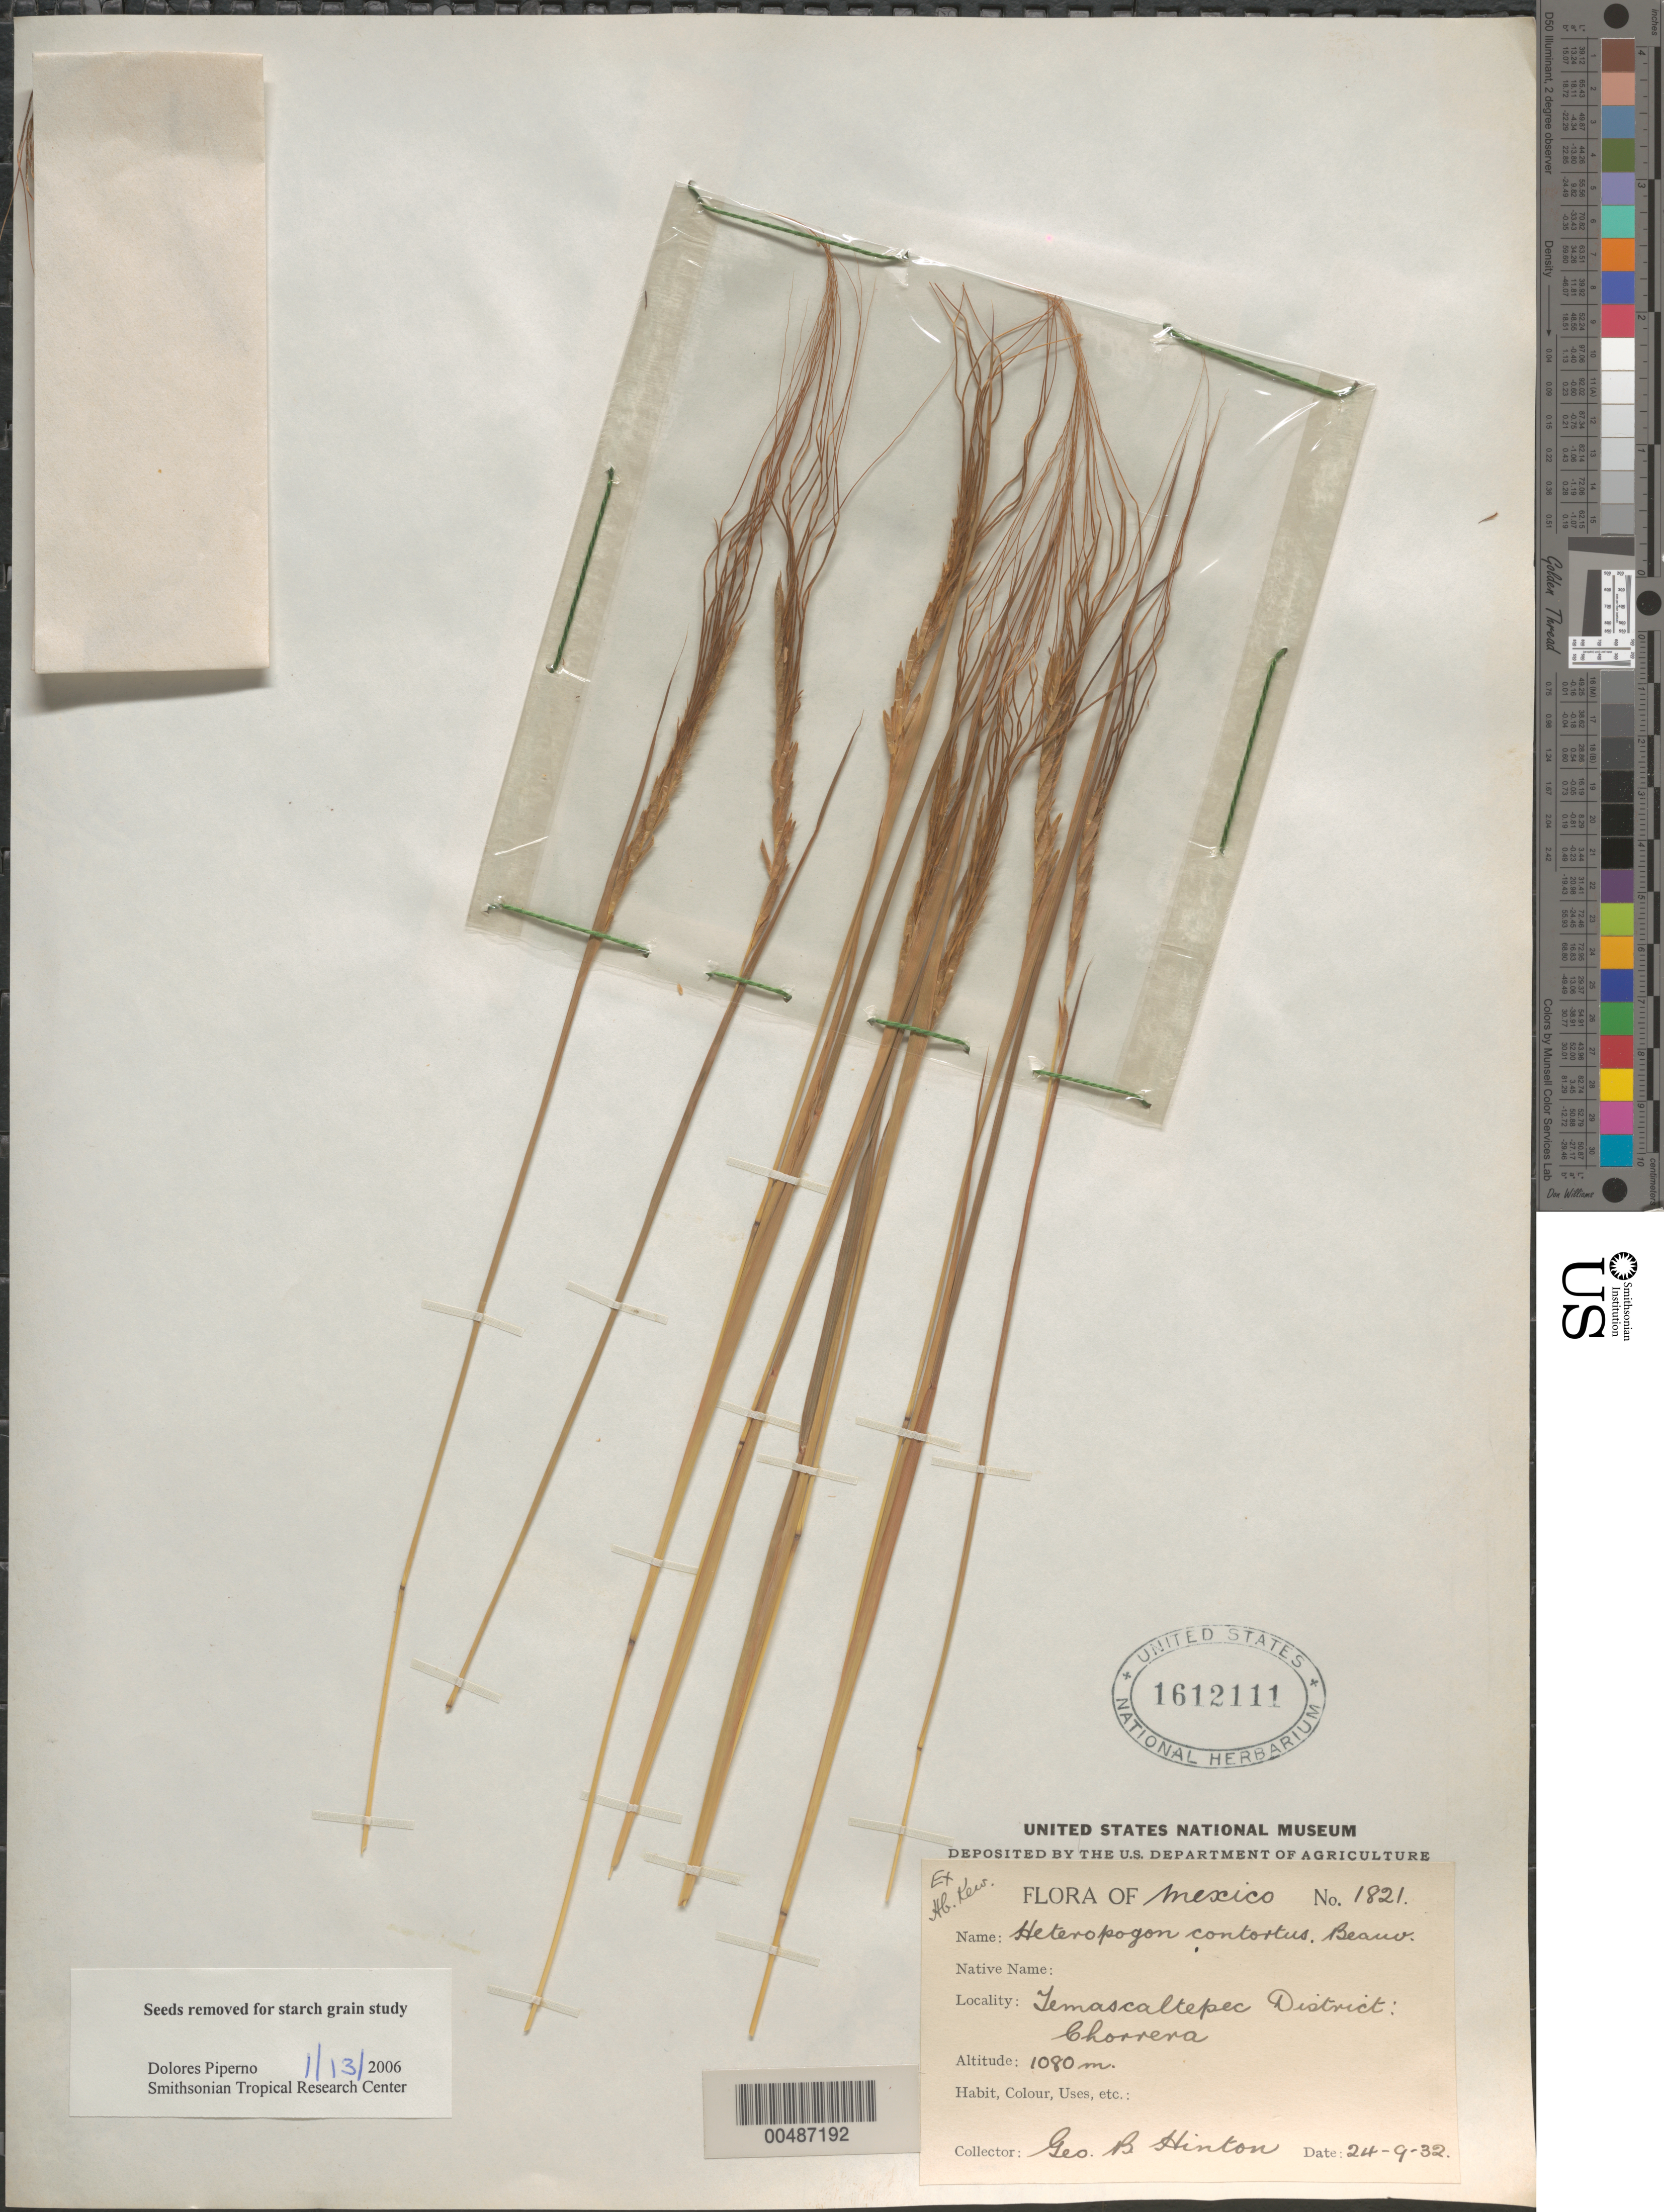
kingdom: Plantae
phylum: Tracheophyta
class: Liliopsida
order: Poales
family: Poaceae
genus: Heteropogon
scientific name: Heteropogon contortus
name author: (L.) P. Beauv. ex Roem. & Schult.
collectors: G. B. Hinton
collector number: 1821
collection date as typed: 24 Sep 1932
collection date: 1932-09-24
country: Mexico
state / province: México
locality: Temascaltepec Dist: Chorrera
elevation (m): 1080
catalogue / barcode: US 1612111